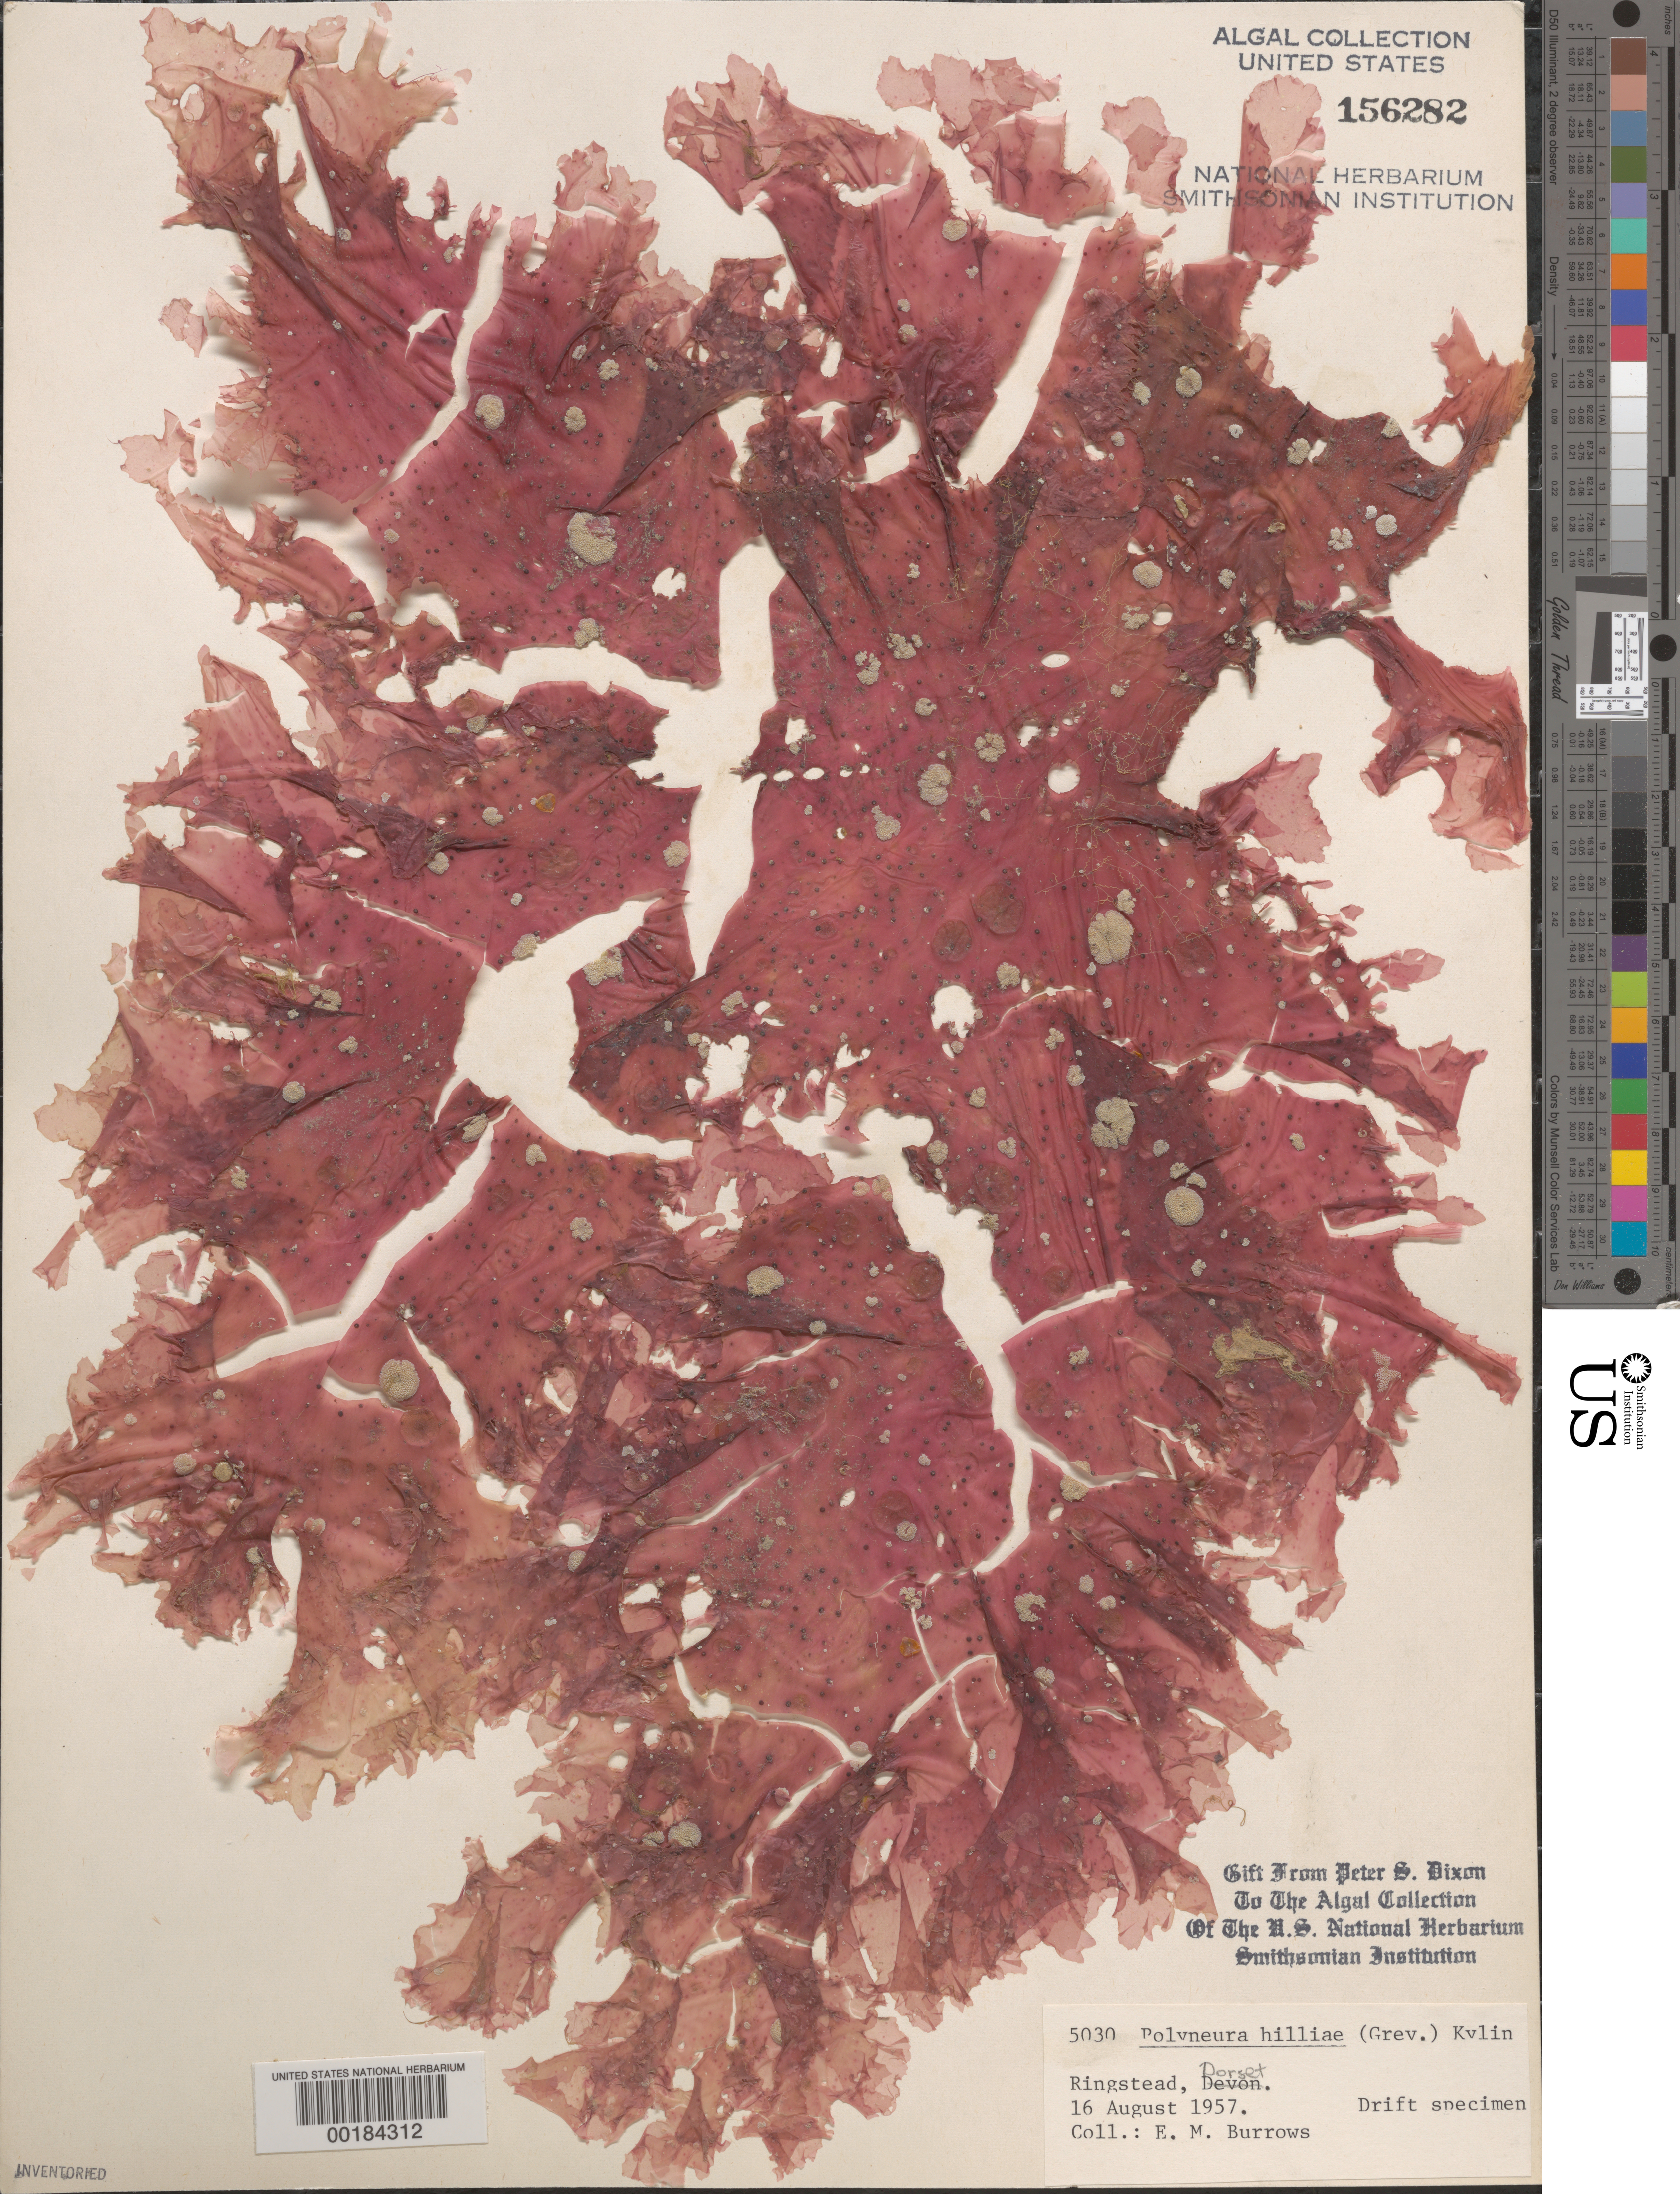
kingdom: Plantae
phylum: Rhodophyta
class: Florideophyceae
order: Ceramiales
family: Delesseriaceae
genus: Polyneura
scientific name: Polyneura bonnemaisonii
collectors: E. Burrows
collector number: PSD 5030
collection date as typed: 16 Aug 1957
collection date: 1957-08-16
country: United Kingdom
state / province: England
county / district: Dorset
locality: Ringstead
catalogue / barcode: US 156282